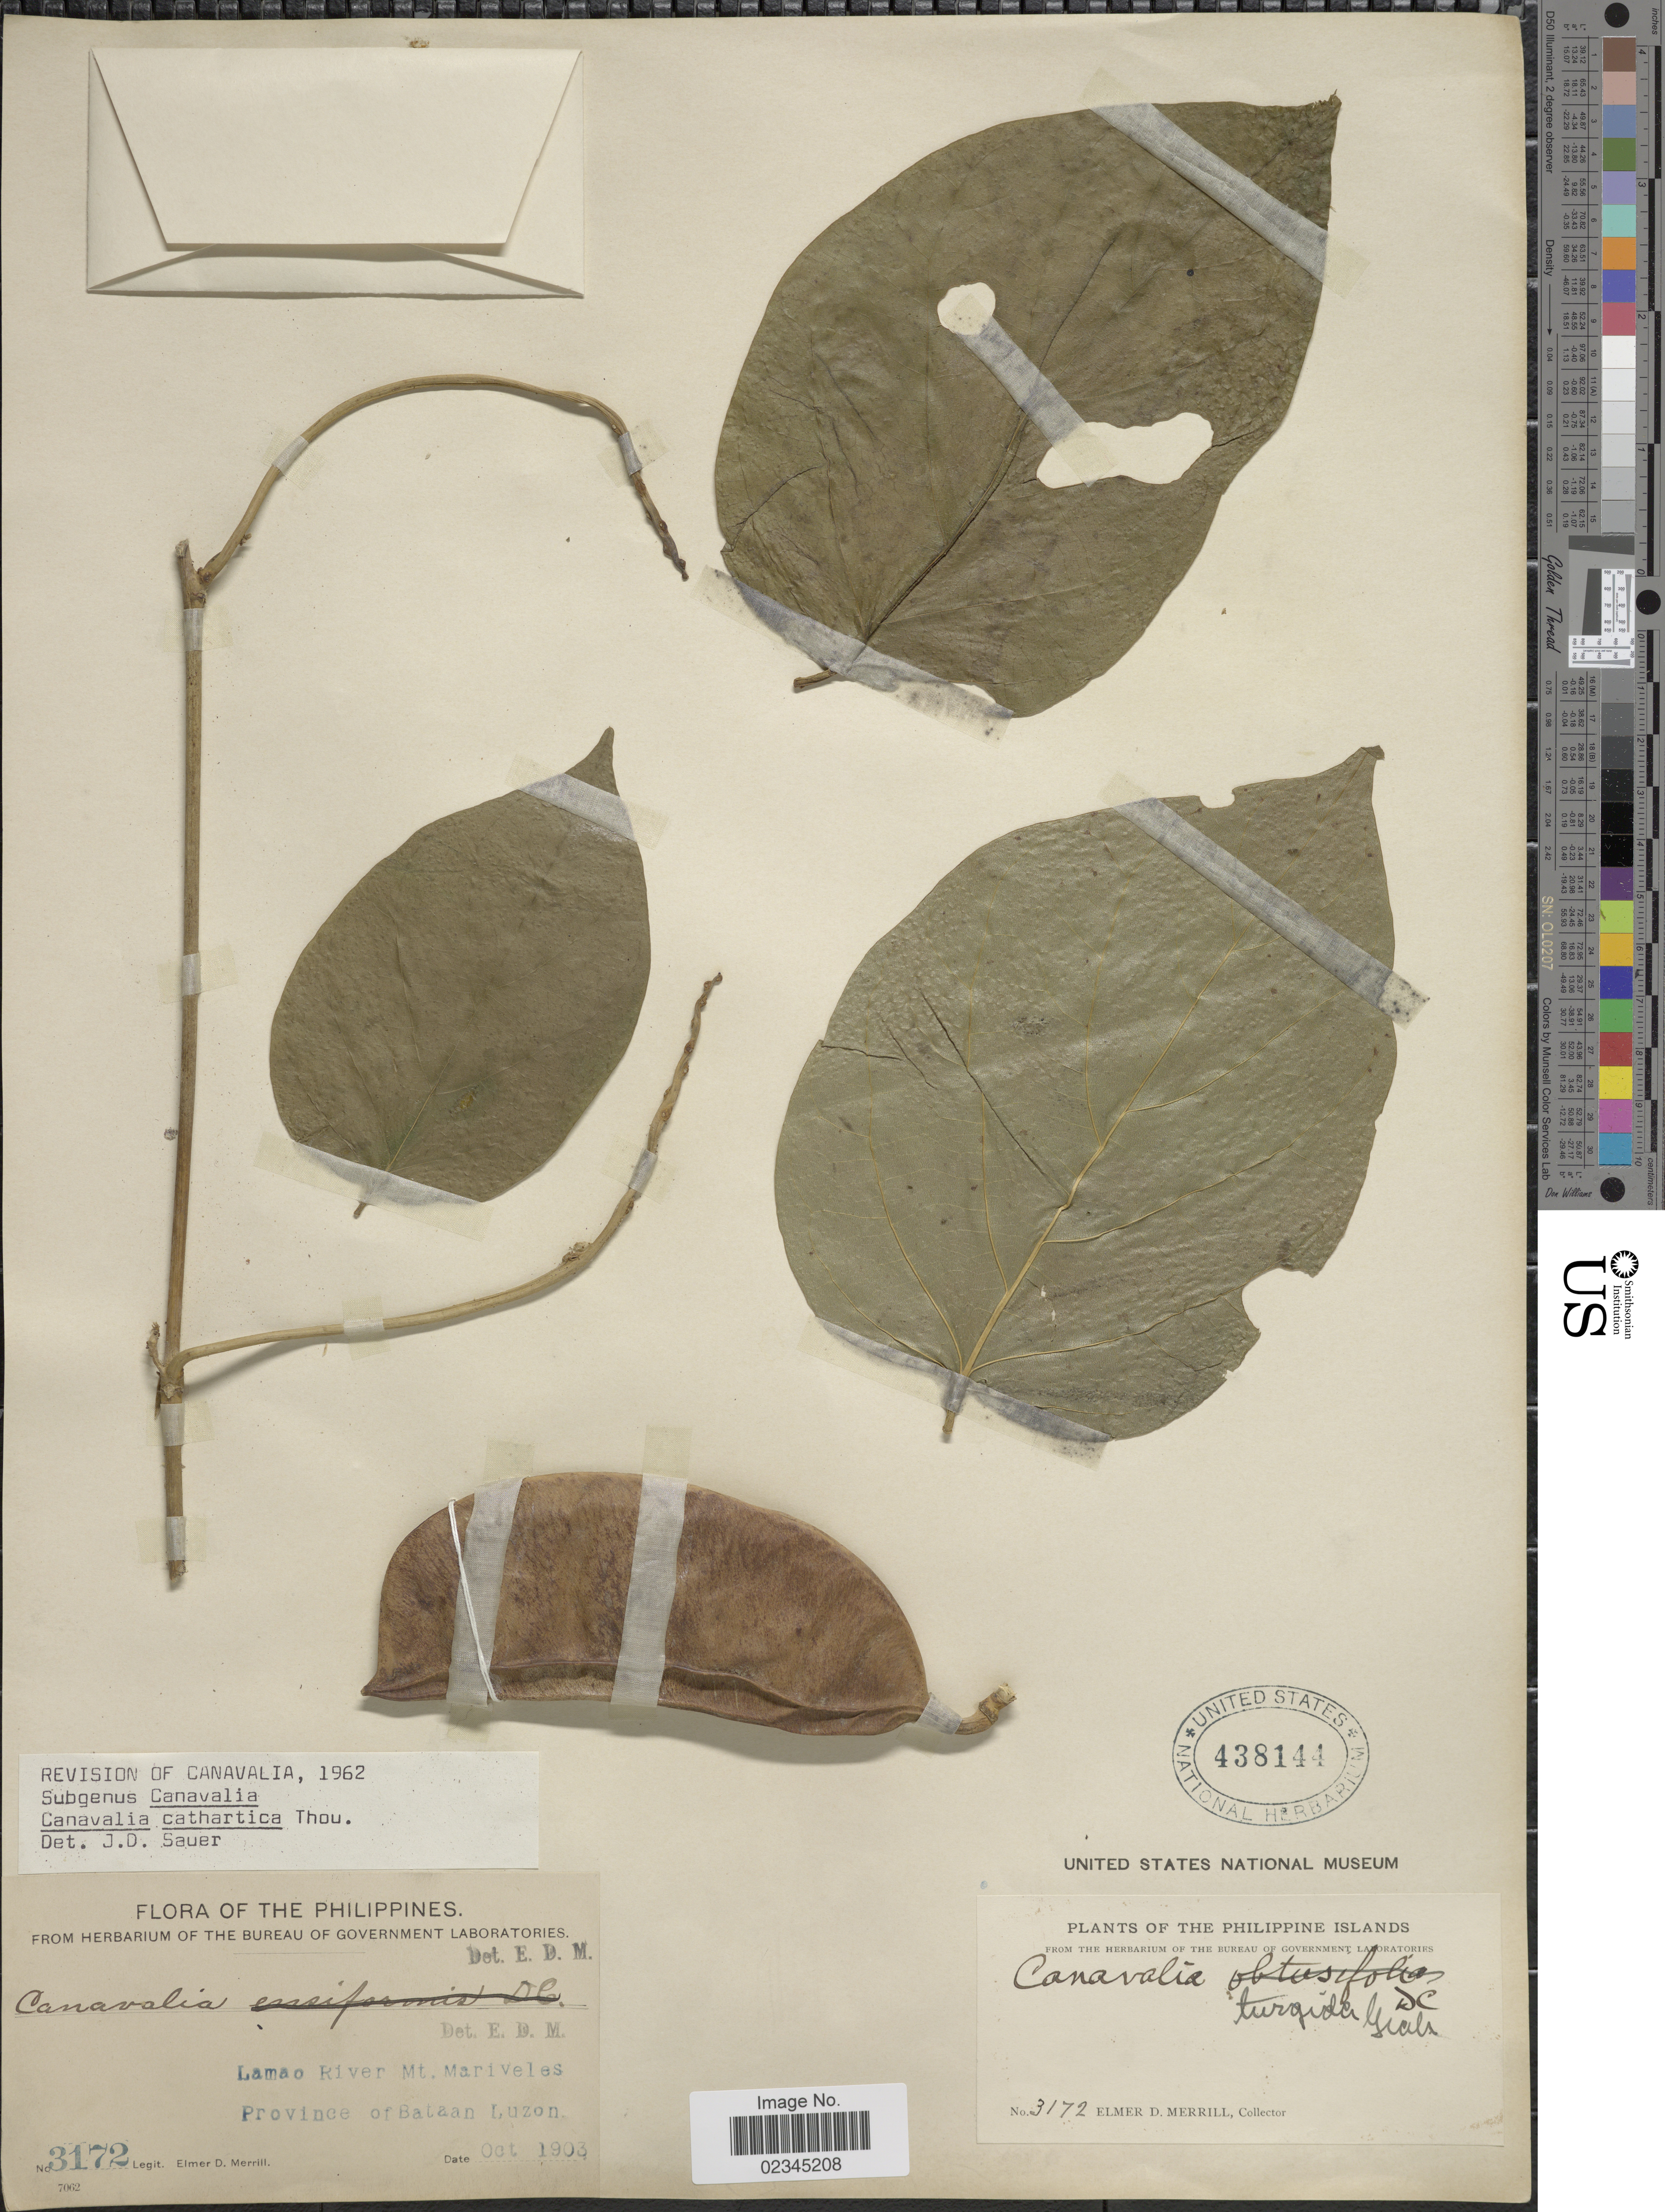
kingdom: Plantae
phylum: Tracheophyta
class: Magnoliopsida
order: Fabales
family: Fabaceae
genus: Canavalia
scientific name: Canavalia cathartica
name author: Thouars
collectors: E. D. Merrill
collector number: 3172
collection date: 1903-10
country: Philippines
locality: Lamao River Mt. Mariveles. Province of Bataan Luzon.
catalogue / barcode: US 438144